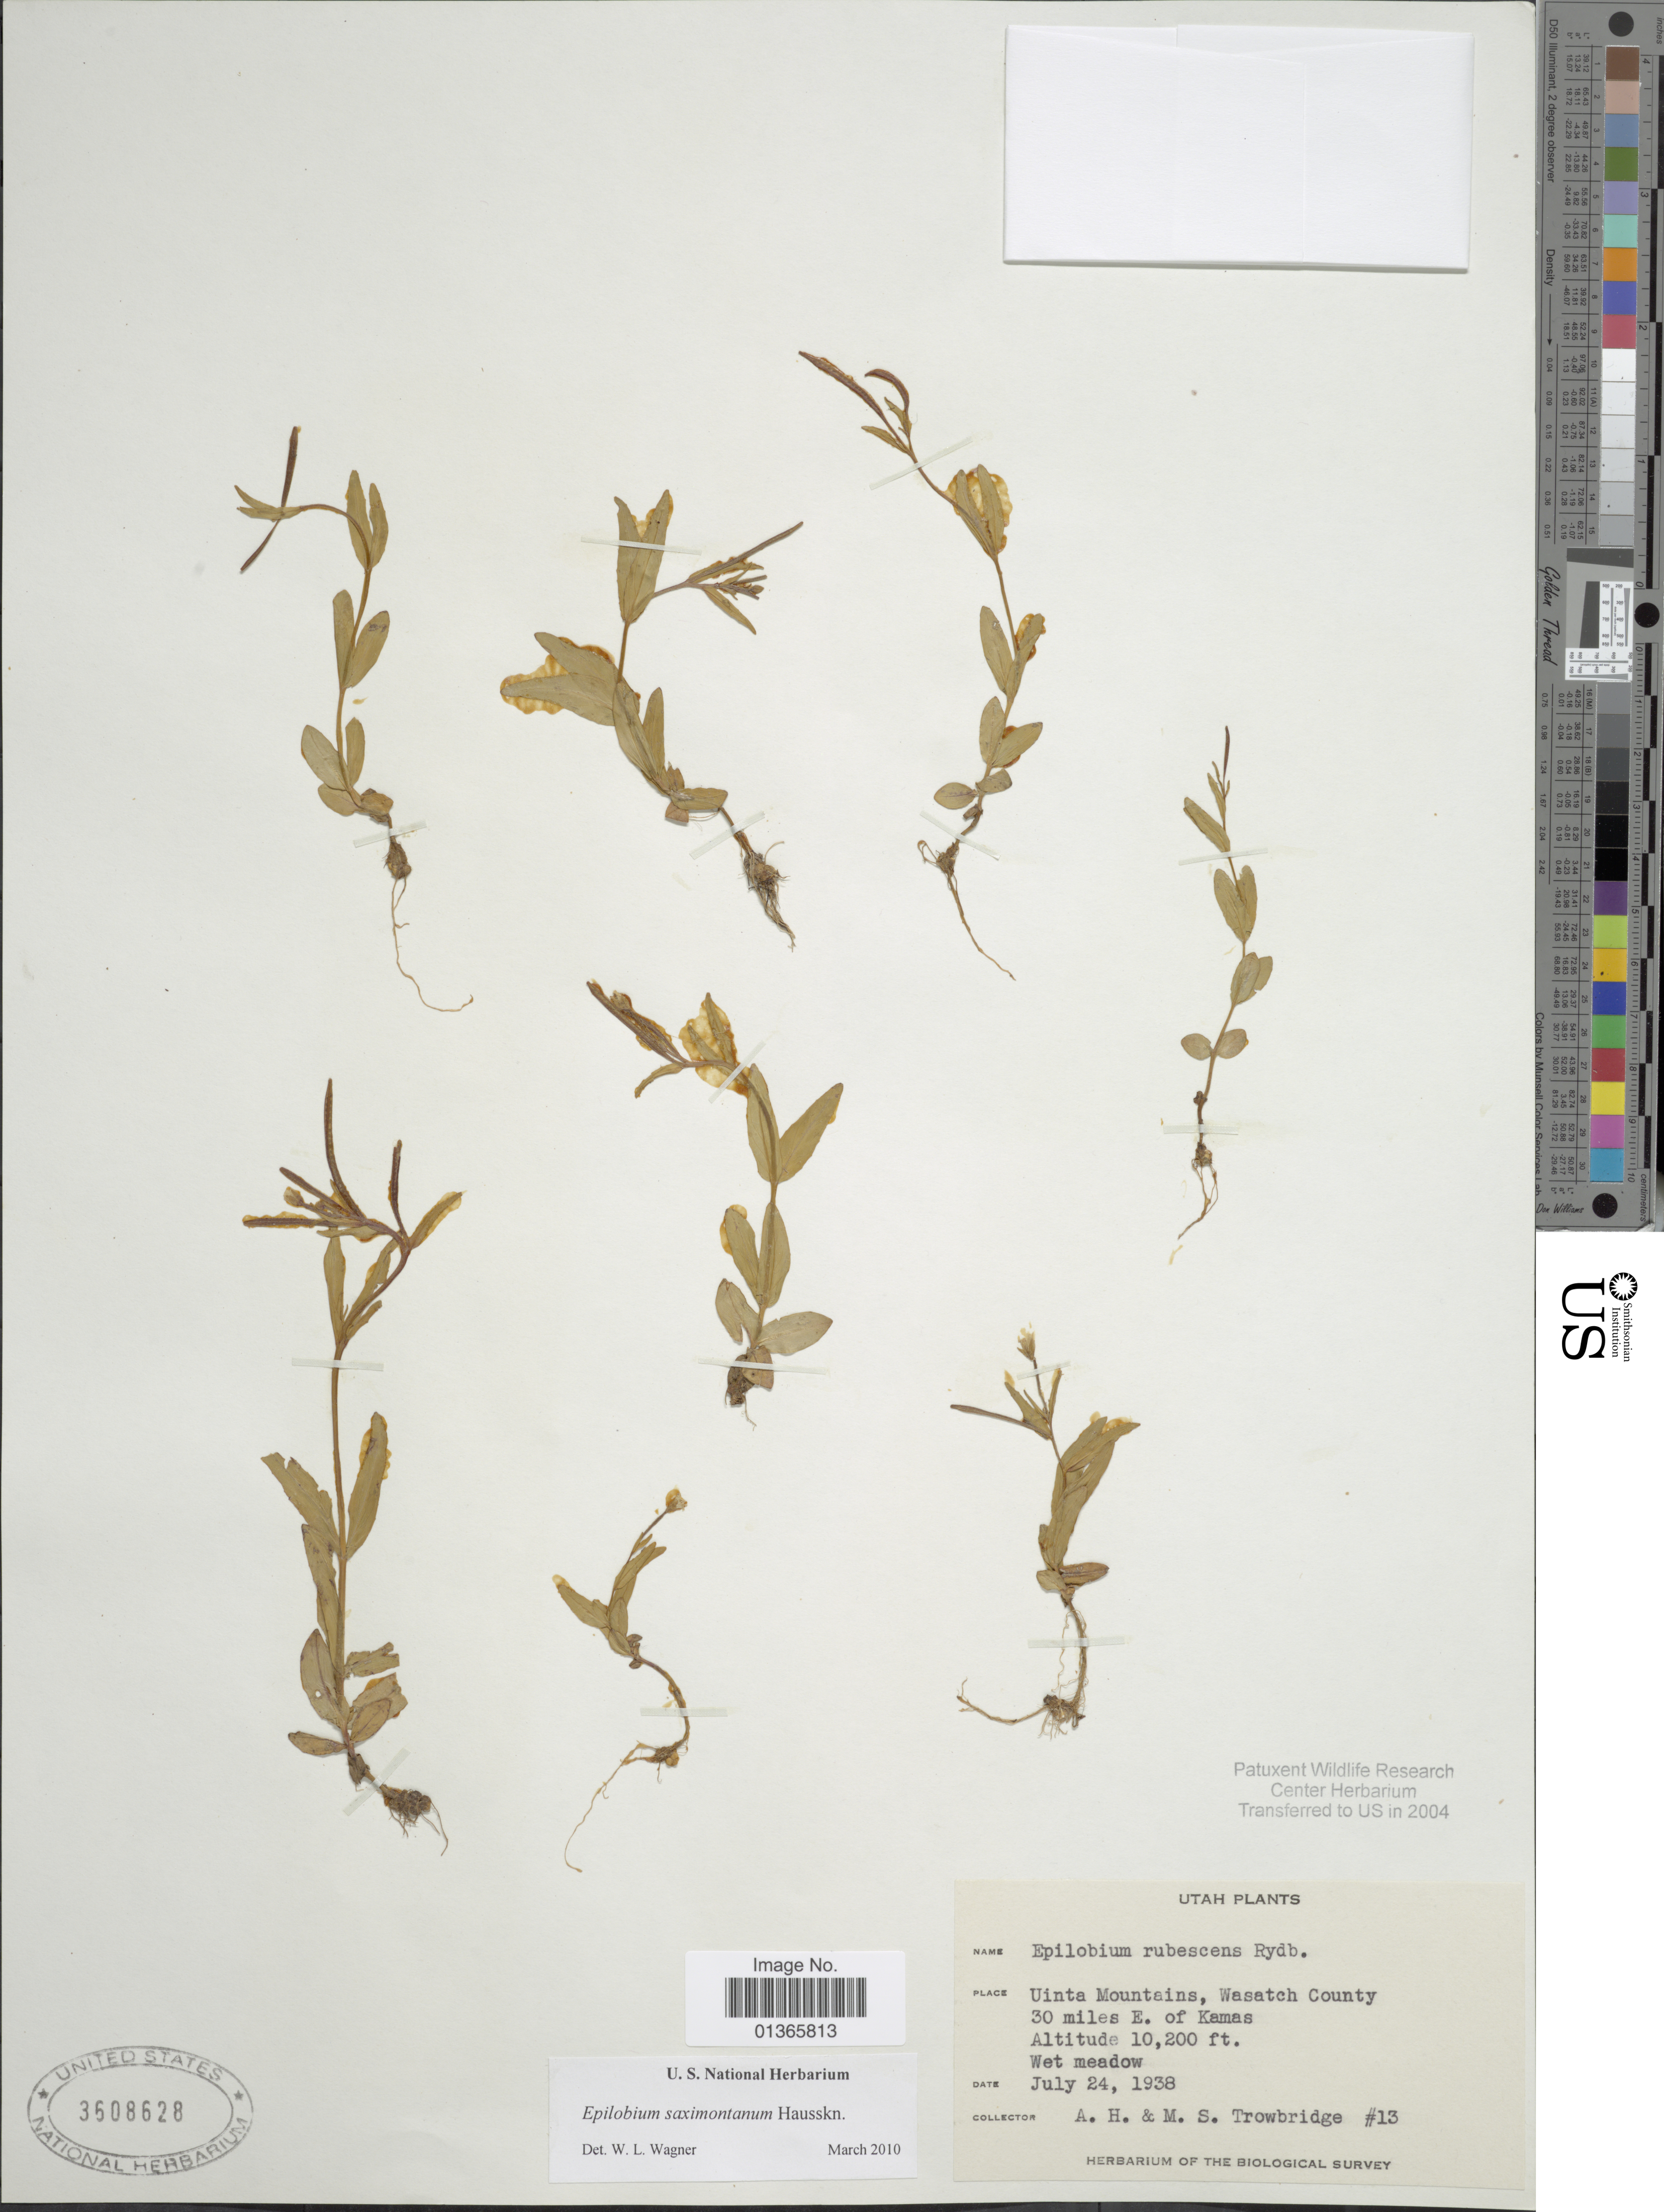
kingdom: Plantae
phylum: Tracheophyta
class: Magnoliopsida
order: Myrtales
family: Onagraceae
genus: Epilobium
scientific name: Epilobium saximontanum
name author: Hausskn.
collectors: A. H. Trowbridge & M. Trowbridge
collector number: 13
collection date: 1938-07-24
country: United States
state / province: Utah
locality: Uinta Mountains, Wasatch County 30 miles E. of Kamas.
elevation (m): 3109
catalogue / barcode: US 3608628